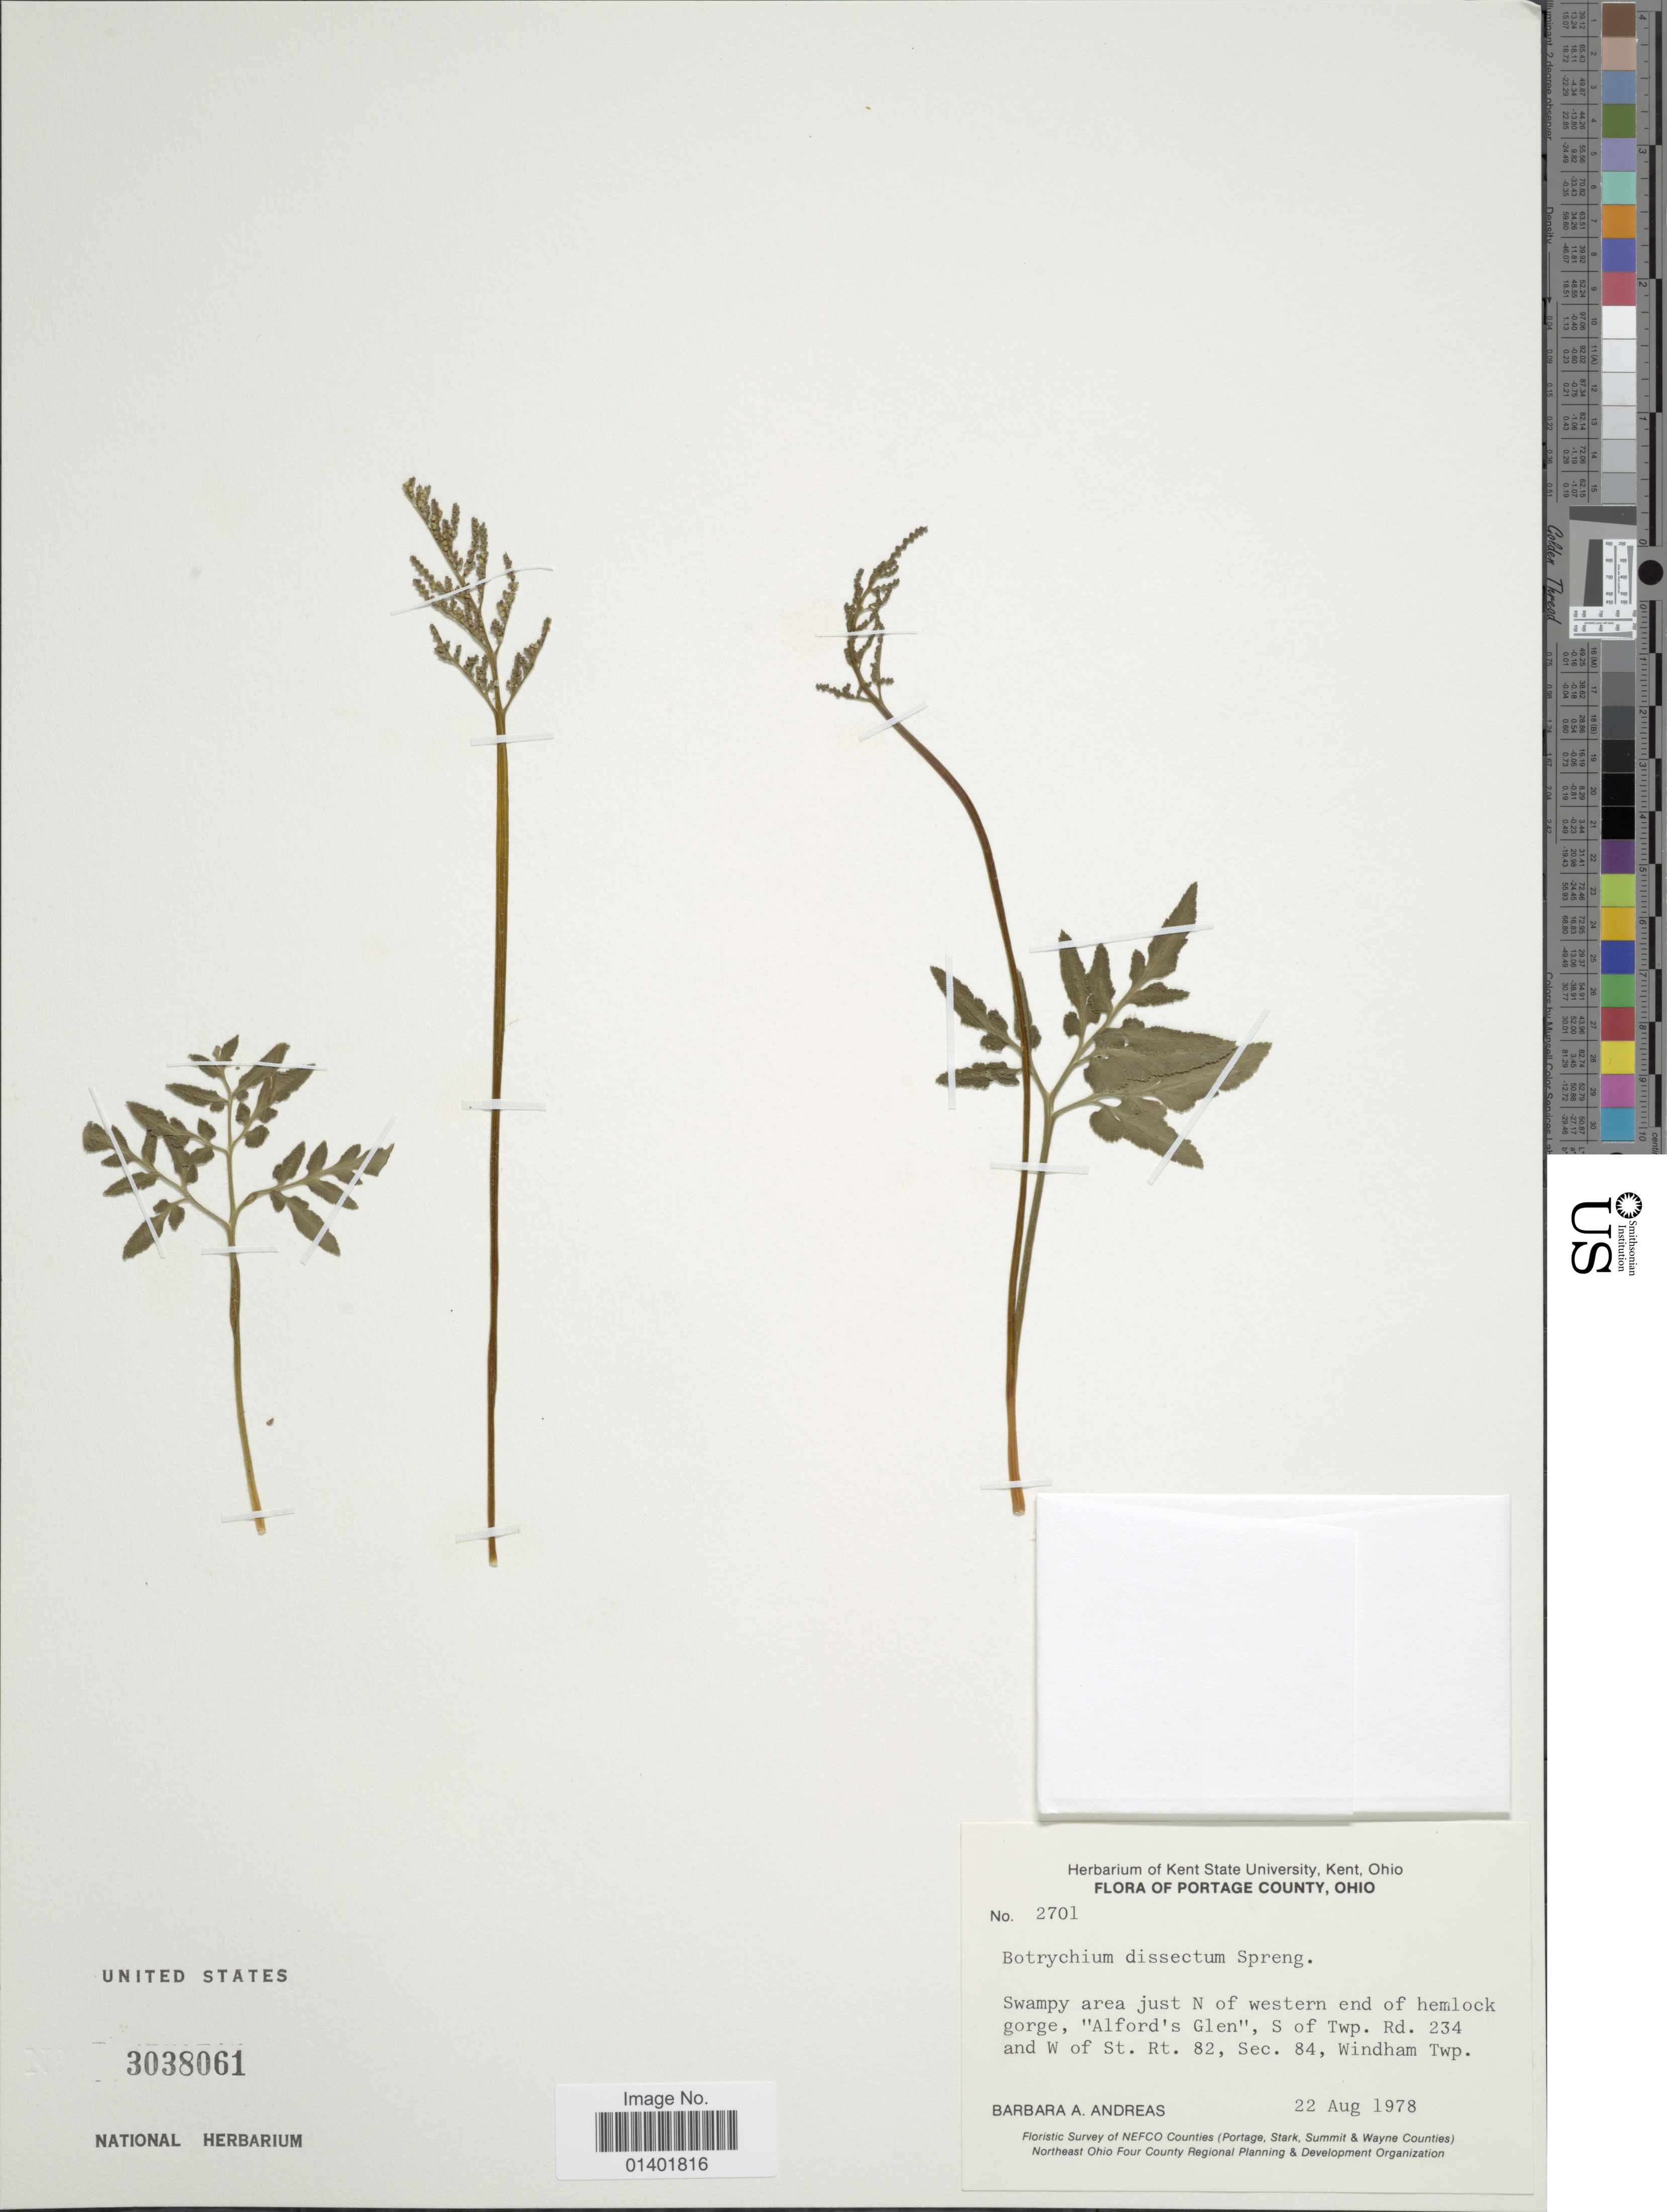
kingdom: Plantae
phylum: Tracheophyta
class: Polypodiopsida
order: Ophioglossales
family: Ophioglossaceae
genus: Botrychium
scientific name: Botrychium dissectum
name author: Spreng.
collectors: B. A. Andreas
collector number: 2701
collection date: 1978-08-22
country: United States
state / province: Ohio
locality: Swampy area just N of western end of hemlock gorge, "Alford's Glen" S of Twp. Rd. 234 and W. of St. Rt. 82, Sec 84, Windham Twp. Portage County.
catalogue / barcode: US 3038061